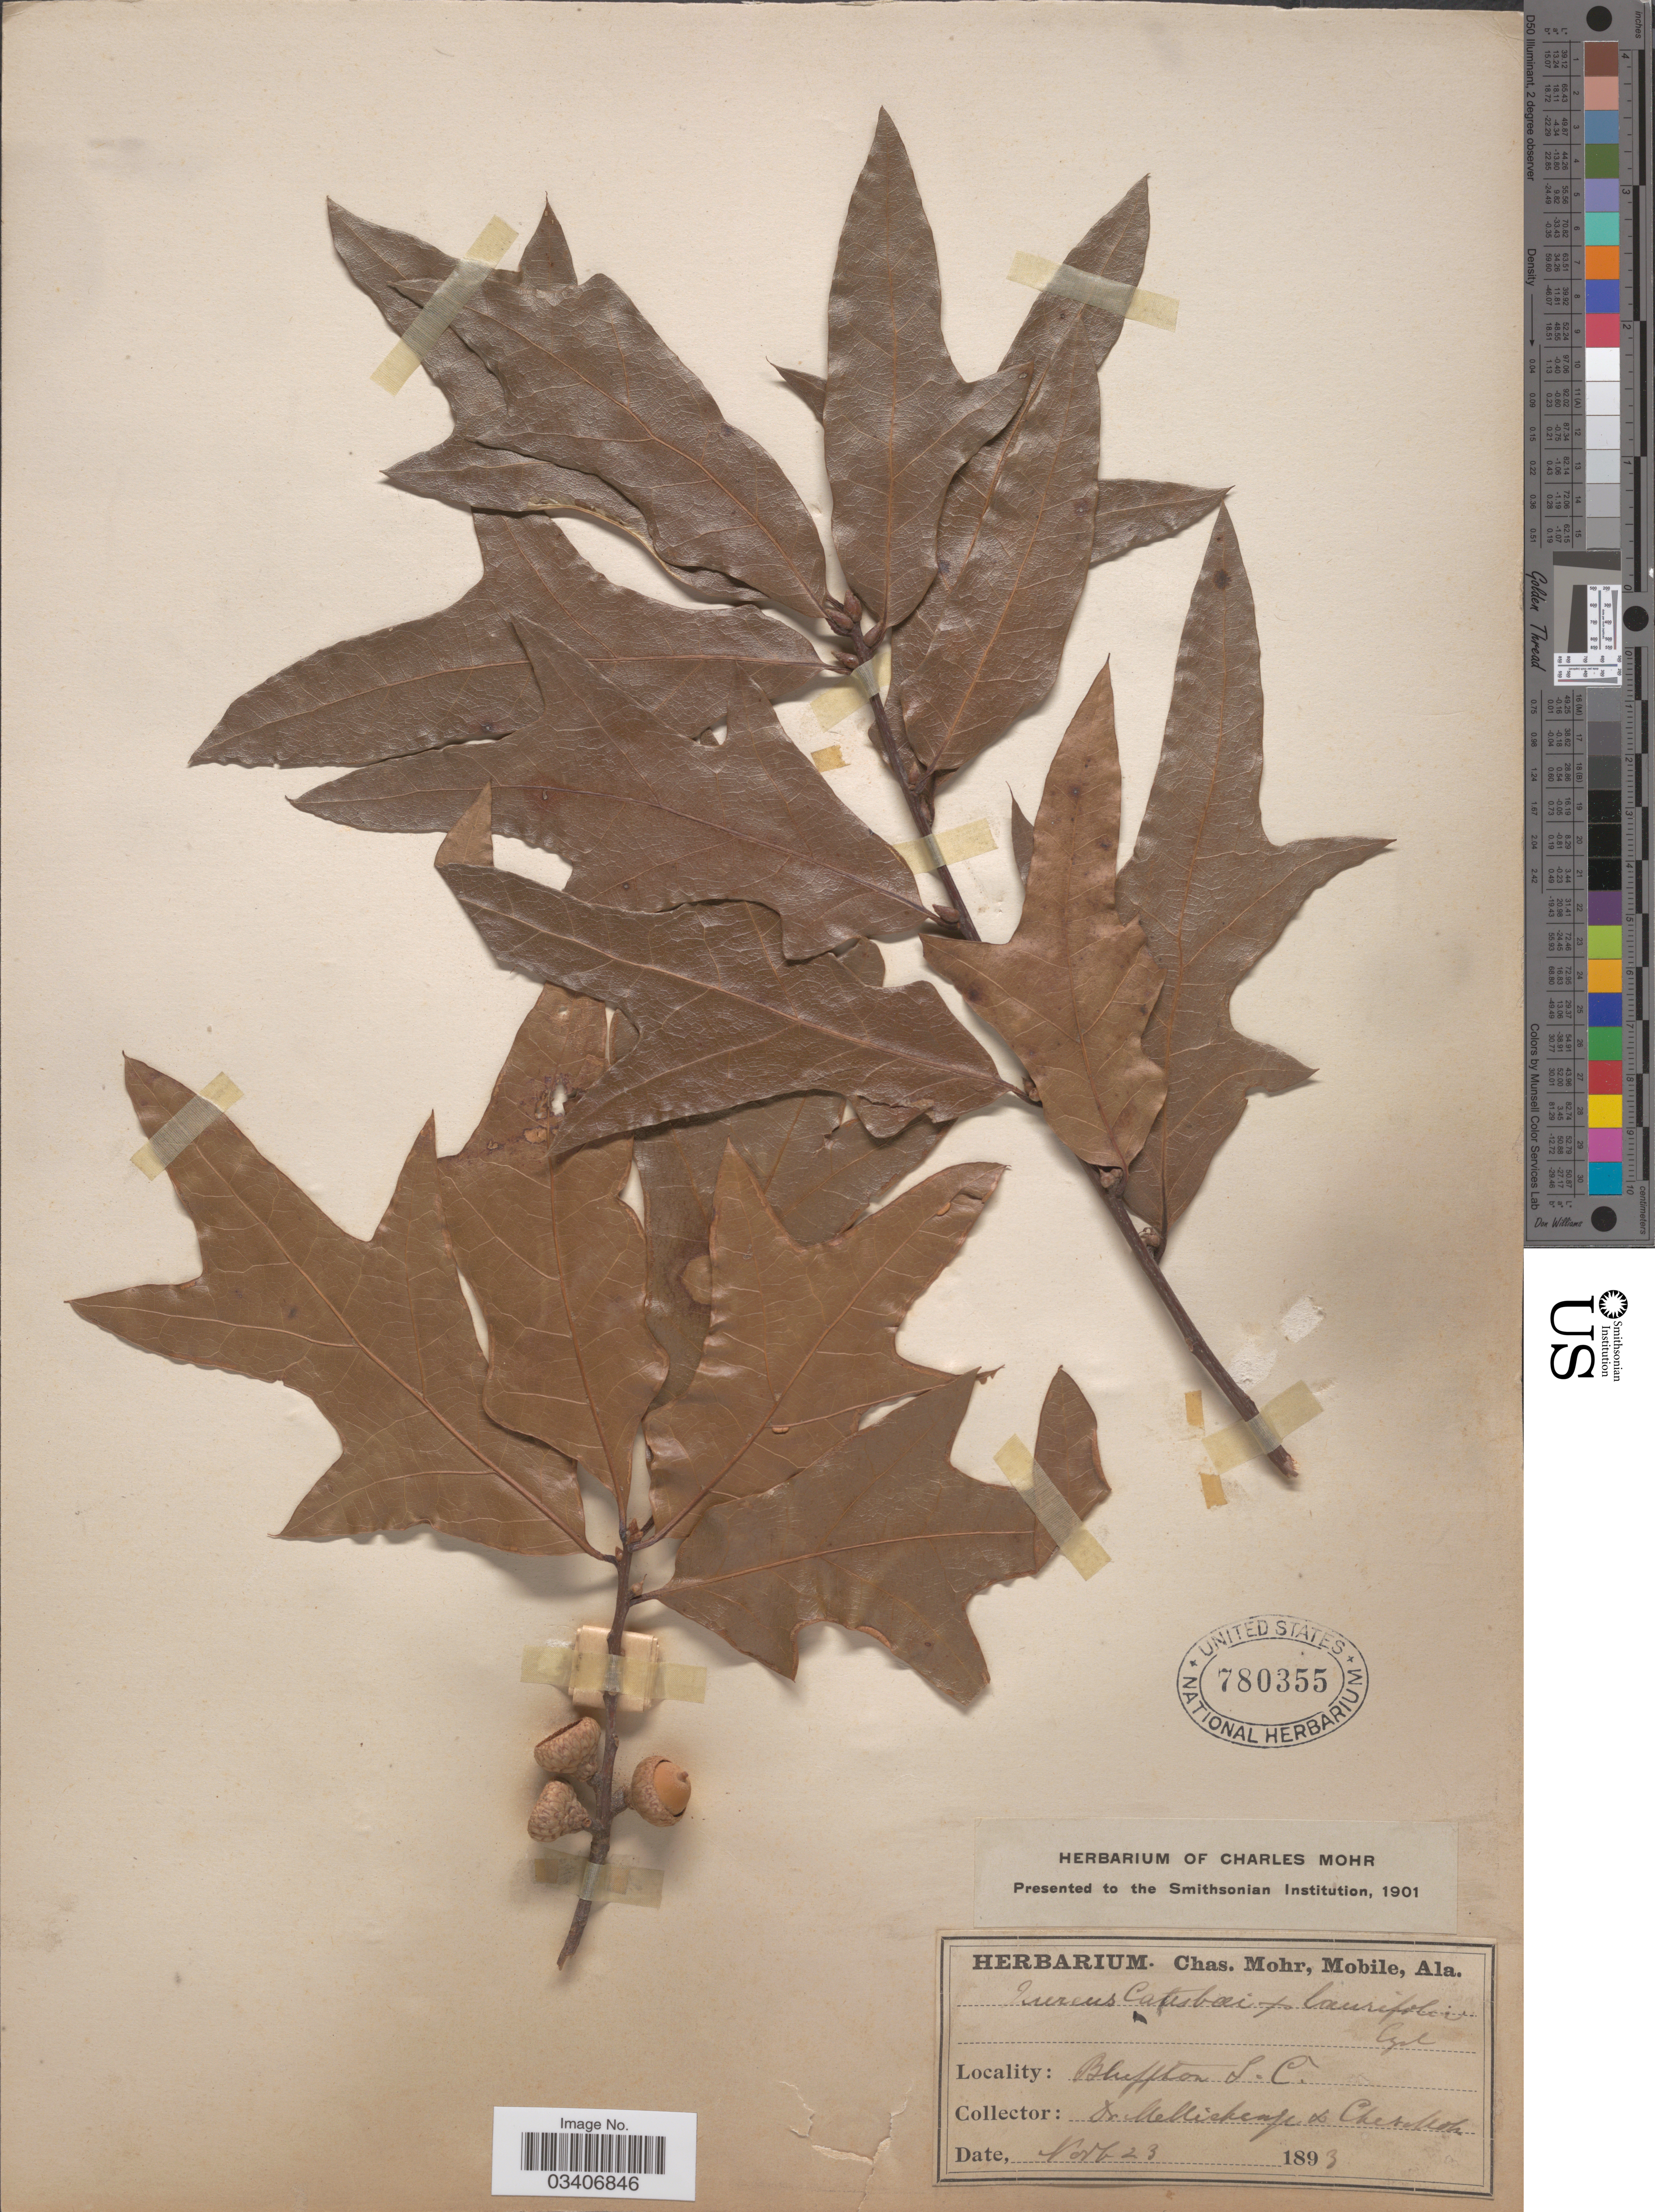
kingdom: Plantae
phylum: Tracheophyta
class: Magnoliopsida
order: Fagales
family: Fagaceae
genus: Quercus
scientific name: Quercus x mellichampii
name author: Trel.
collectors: -. Mellichamp & Mohr, C. T. (herbarium)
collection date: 1893-11-23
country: United States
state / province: South Carolina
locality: Bluffton.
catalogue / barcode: US 780355